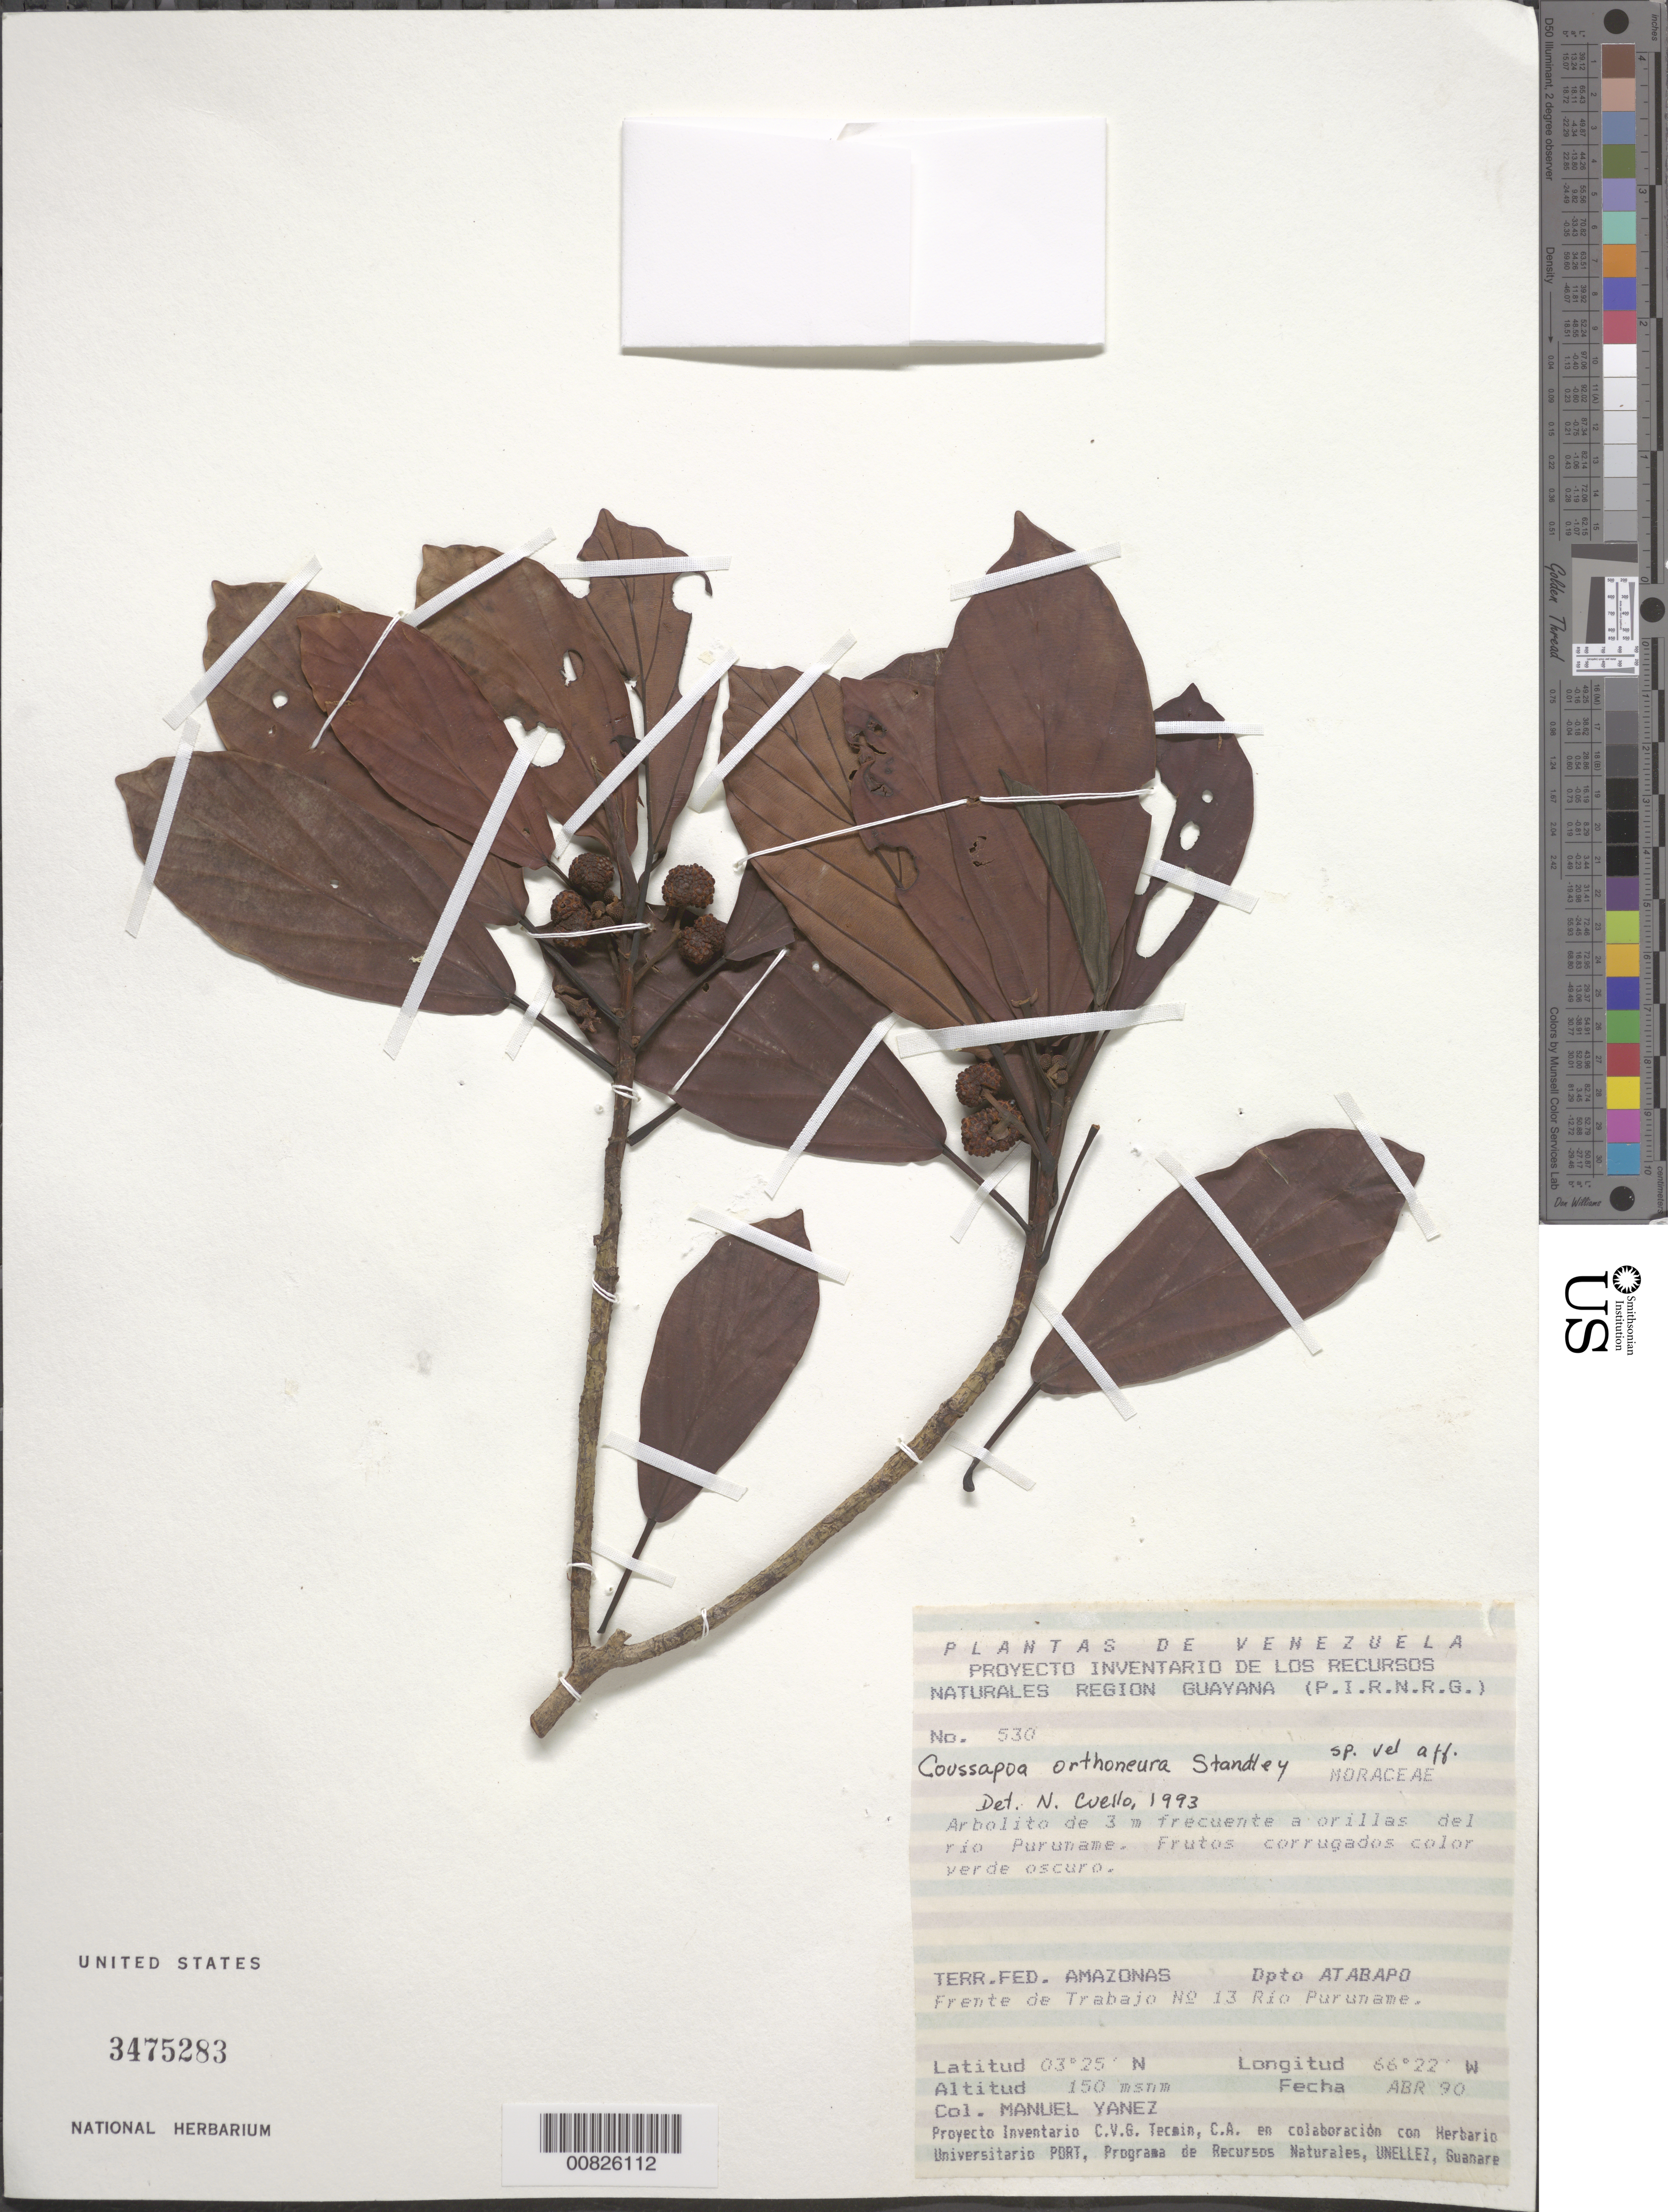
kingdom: Plantae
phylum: Tracheophyta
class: Magnoliopsida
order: Rosales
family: Urticaceae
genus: Coussapoa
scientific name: Coussapoa orthoneura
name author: Standl.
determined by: Cuello, Nidia L.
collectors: M. Yanez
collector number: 530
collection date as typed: Apr-90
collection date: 1990-04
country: Venezuela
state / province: Amazonas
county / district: Atabapo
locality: Río Puruname, frente de Trabajo No. 13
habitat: Riverbank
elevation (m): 150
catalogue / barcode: US 3475283